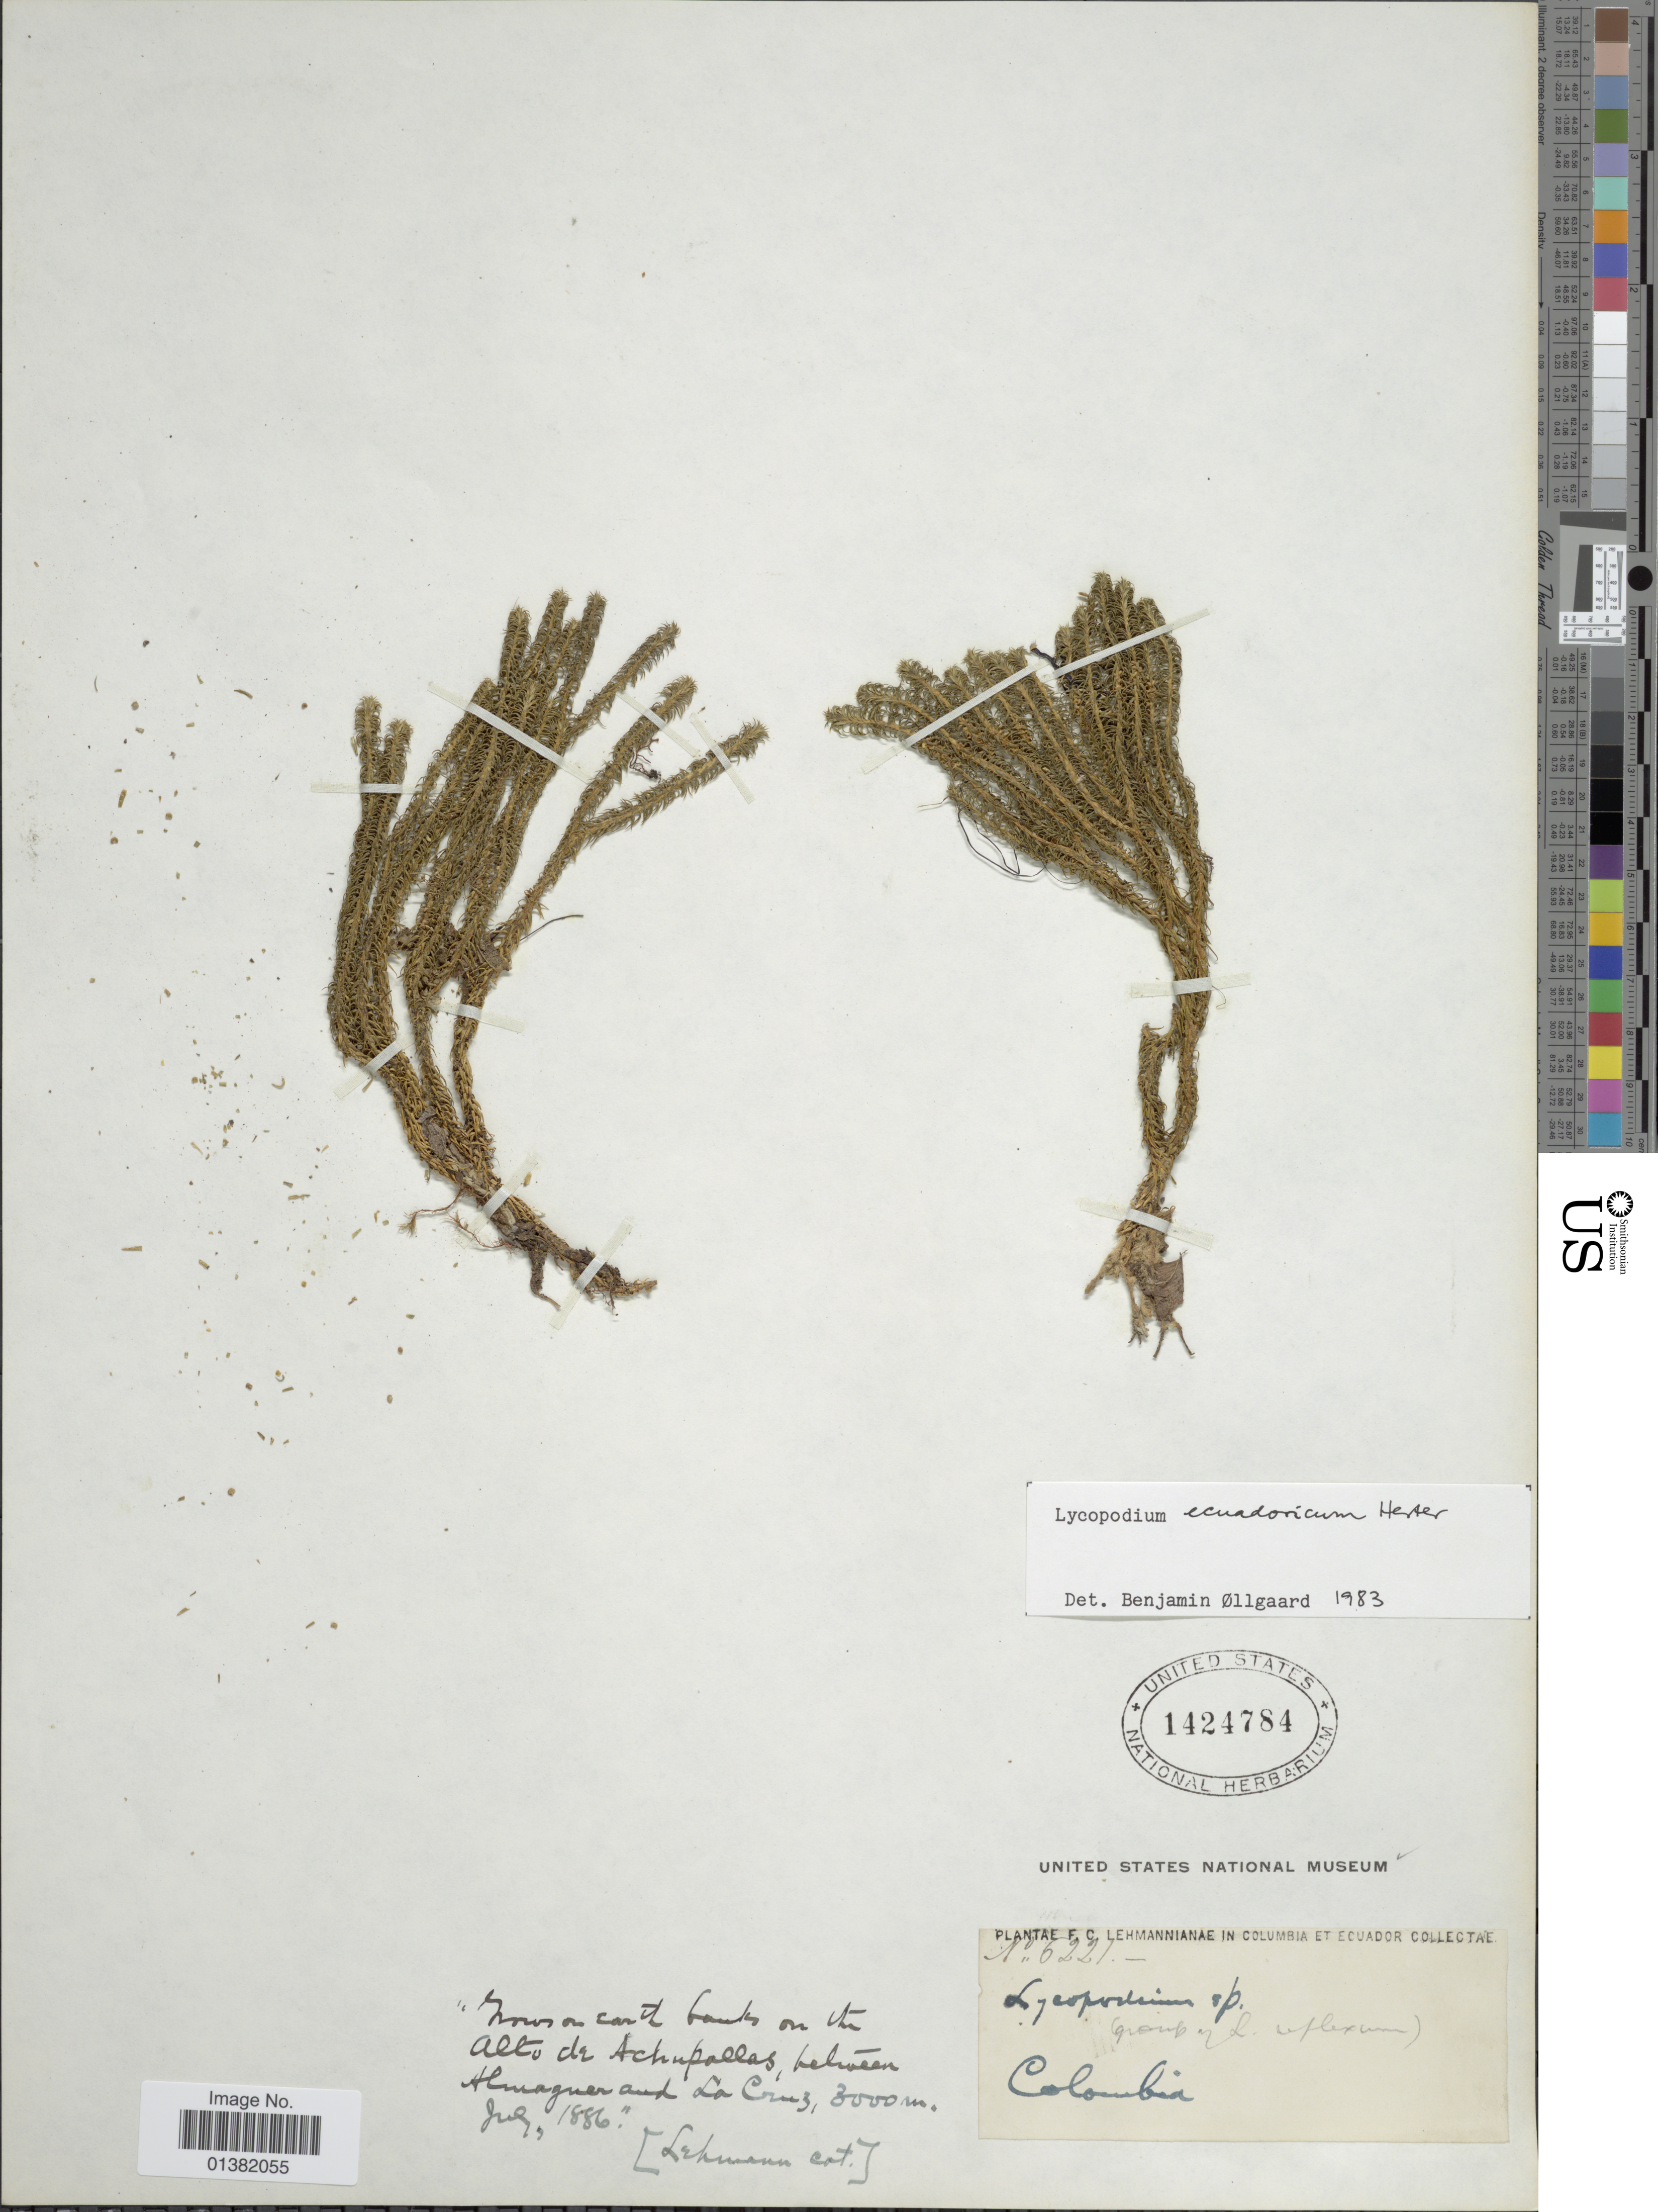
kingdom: Plantae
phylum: Tracheophyta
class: Lycopodiopsida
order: Lycopodiales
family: Lycopodiaceae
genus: Phlegmariurus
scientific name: Phlegmariurus eversus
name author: (Poir.) B. Øllg.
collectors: F. C. Lehmann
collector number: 6221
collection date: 1886-07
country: Colombia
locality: Almaguer and La Cruz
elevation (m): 3000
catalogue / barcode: US 1424784